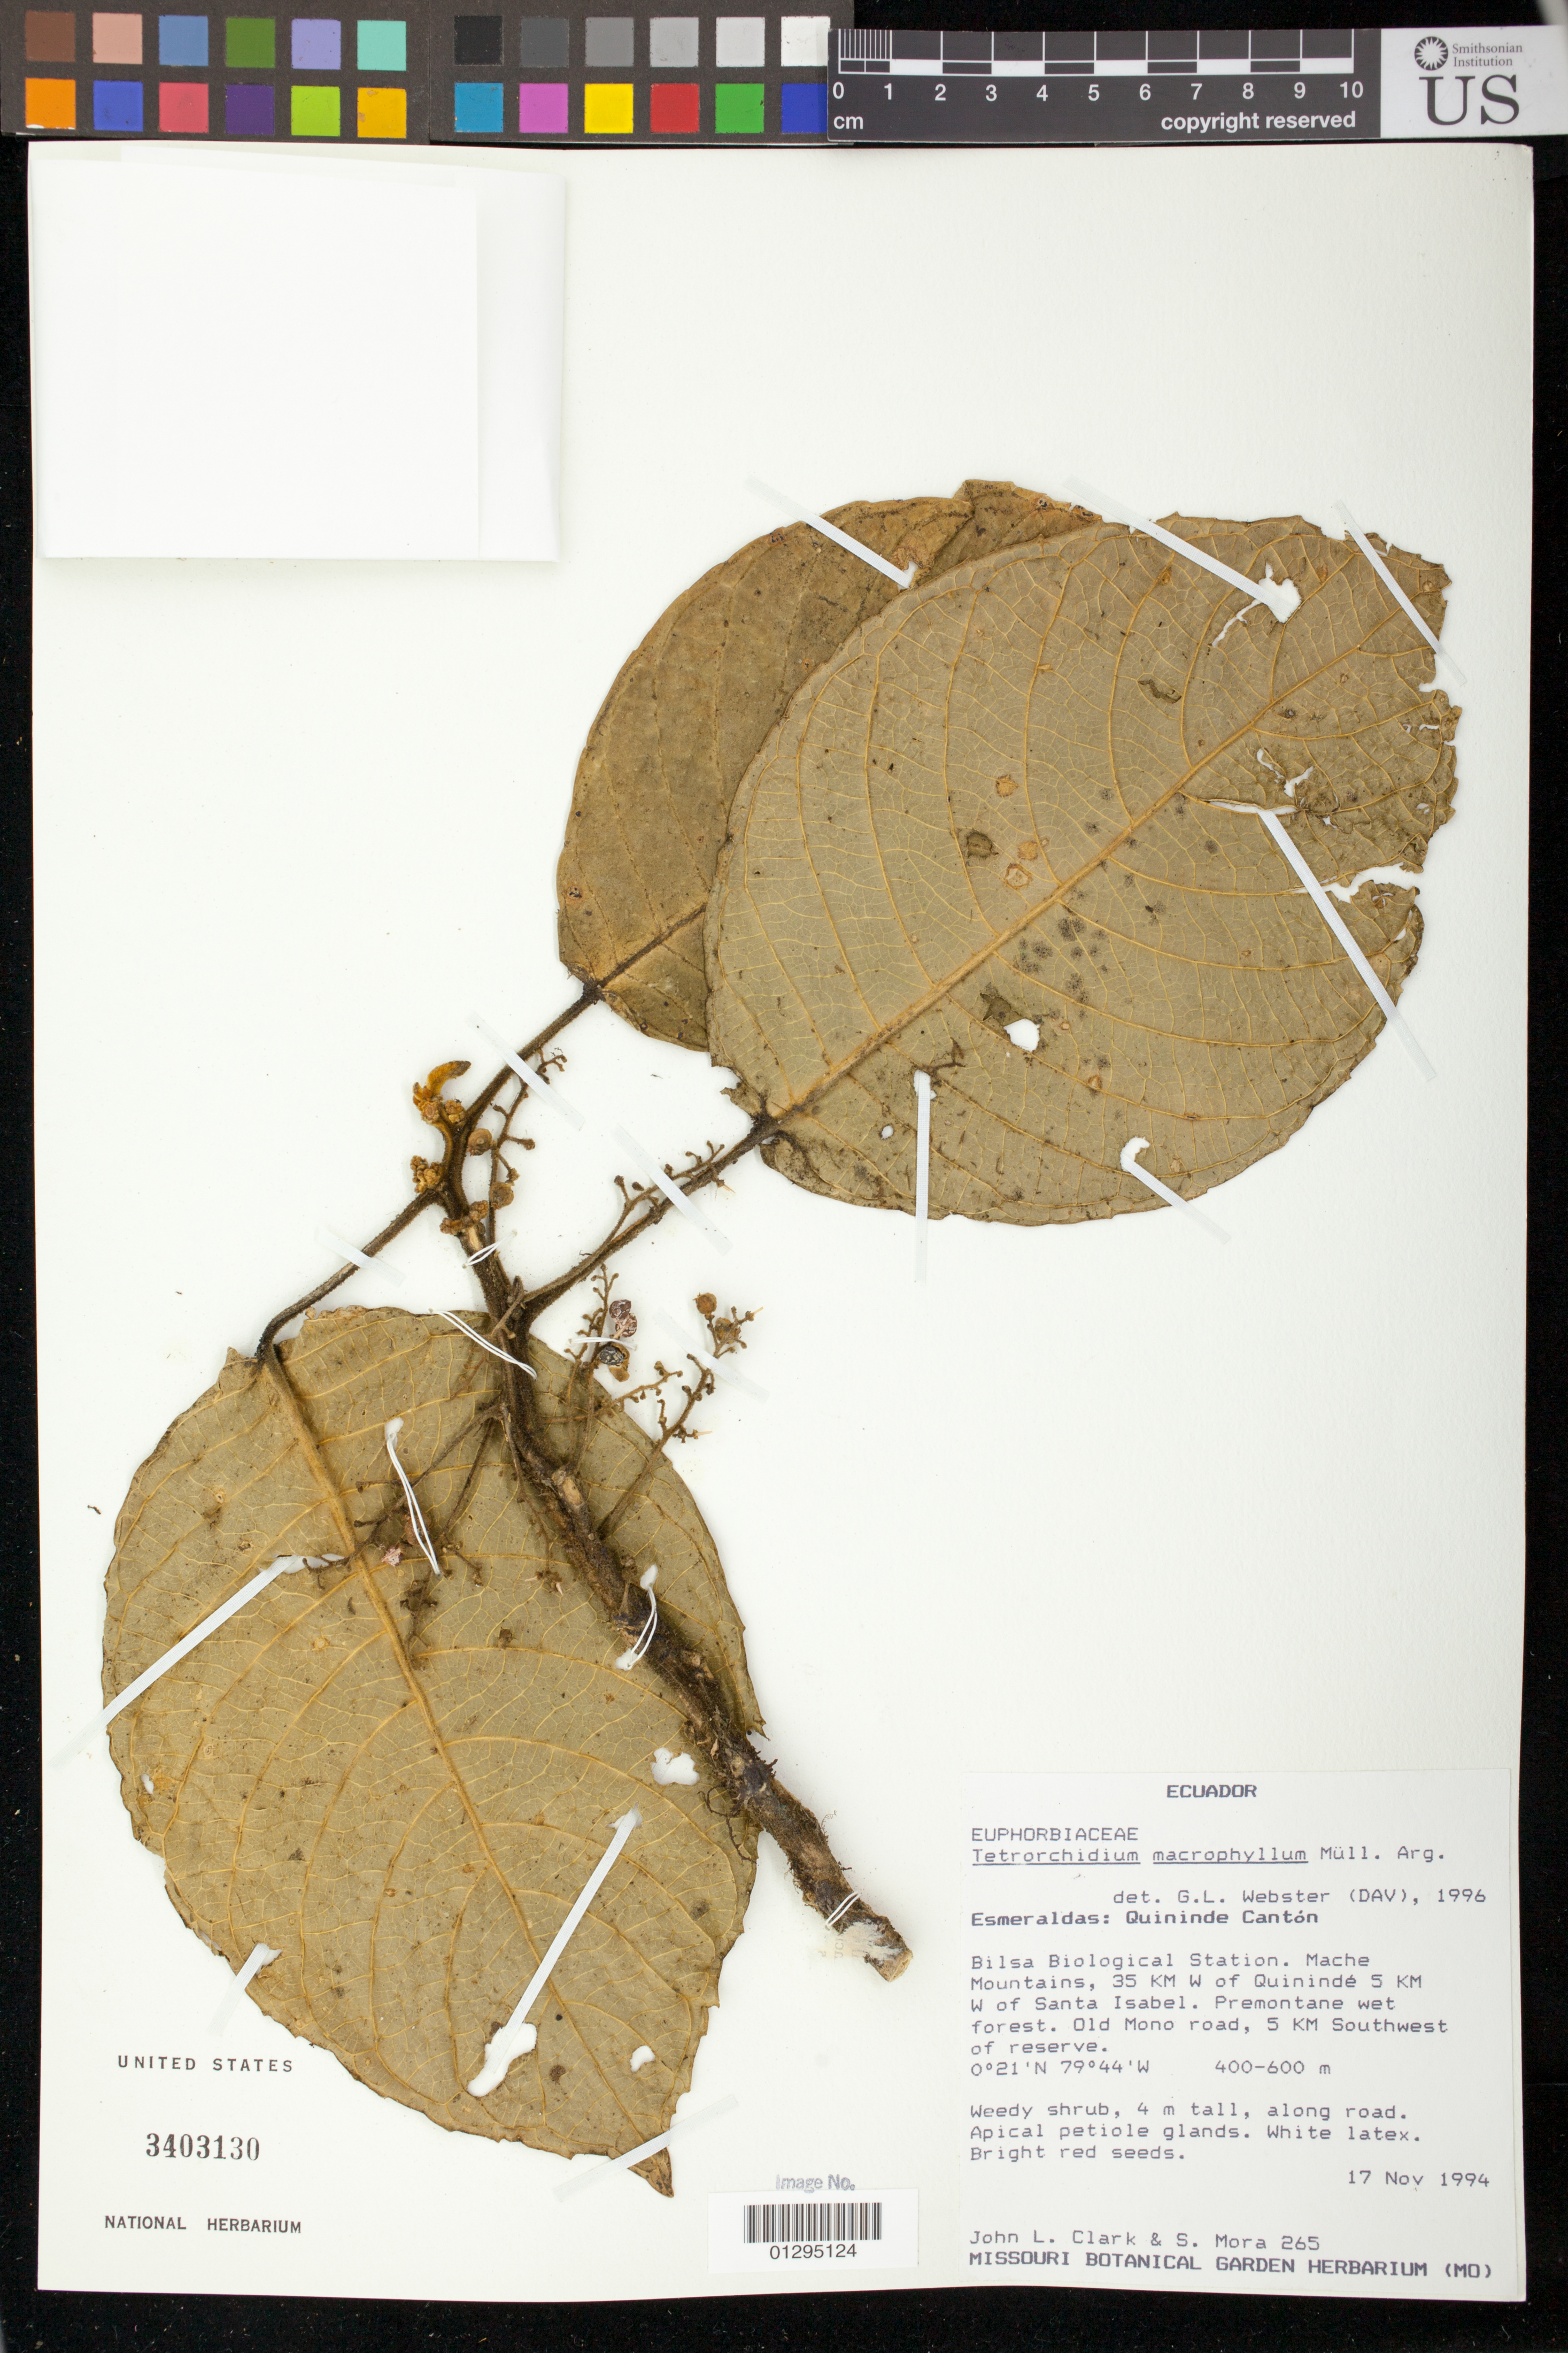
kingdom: Plantae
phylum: Tracheophyta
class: Magnoliopsida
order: Malpighiales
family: Euphorbiaceae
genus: Tetrorchidium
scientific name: Tetrorchidium macrophyllum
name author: Müll. Arg.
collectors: J. L. Clark & S. Mora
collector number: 265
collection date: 1994-11-17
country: Ecuador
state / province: Esmeraldas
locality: Bilsa Biological Station. Mache Mountains, 35 KM W of Quininde 5 KM W of Santa Isabel. Old Mono road, 5 KM Southwest of reserve.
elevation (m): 400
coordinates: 0°21'N, 79°44'W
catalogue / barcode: US 3403130